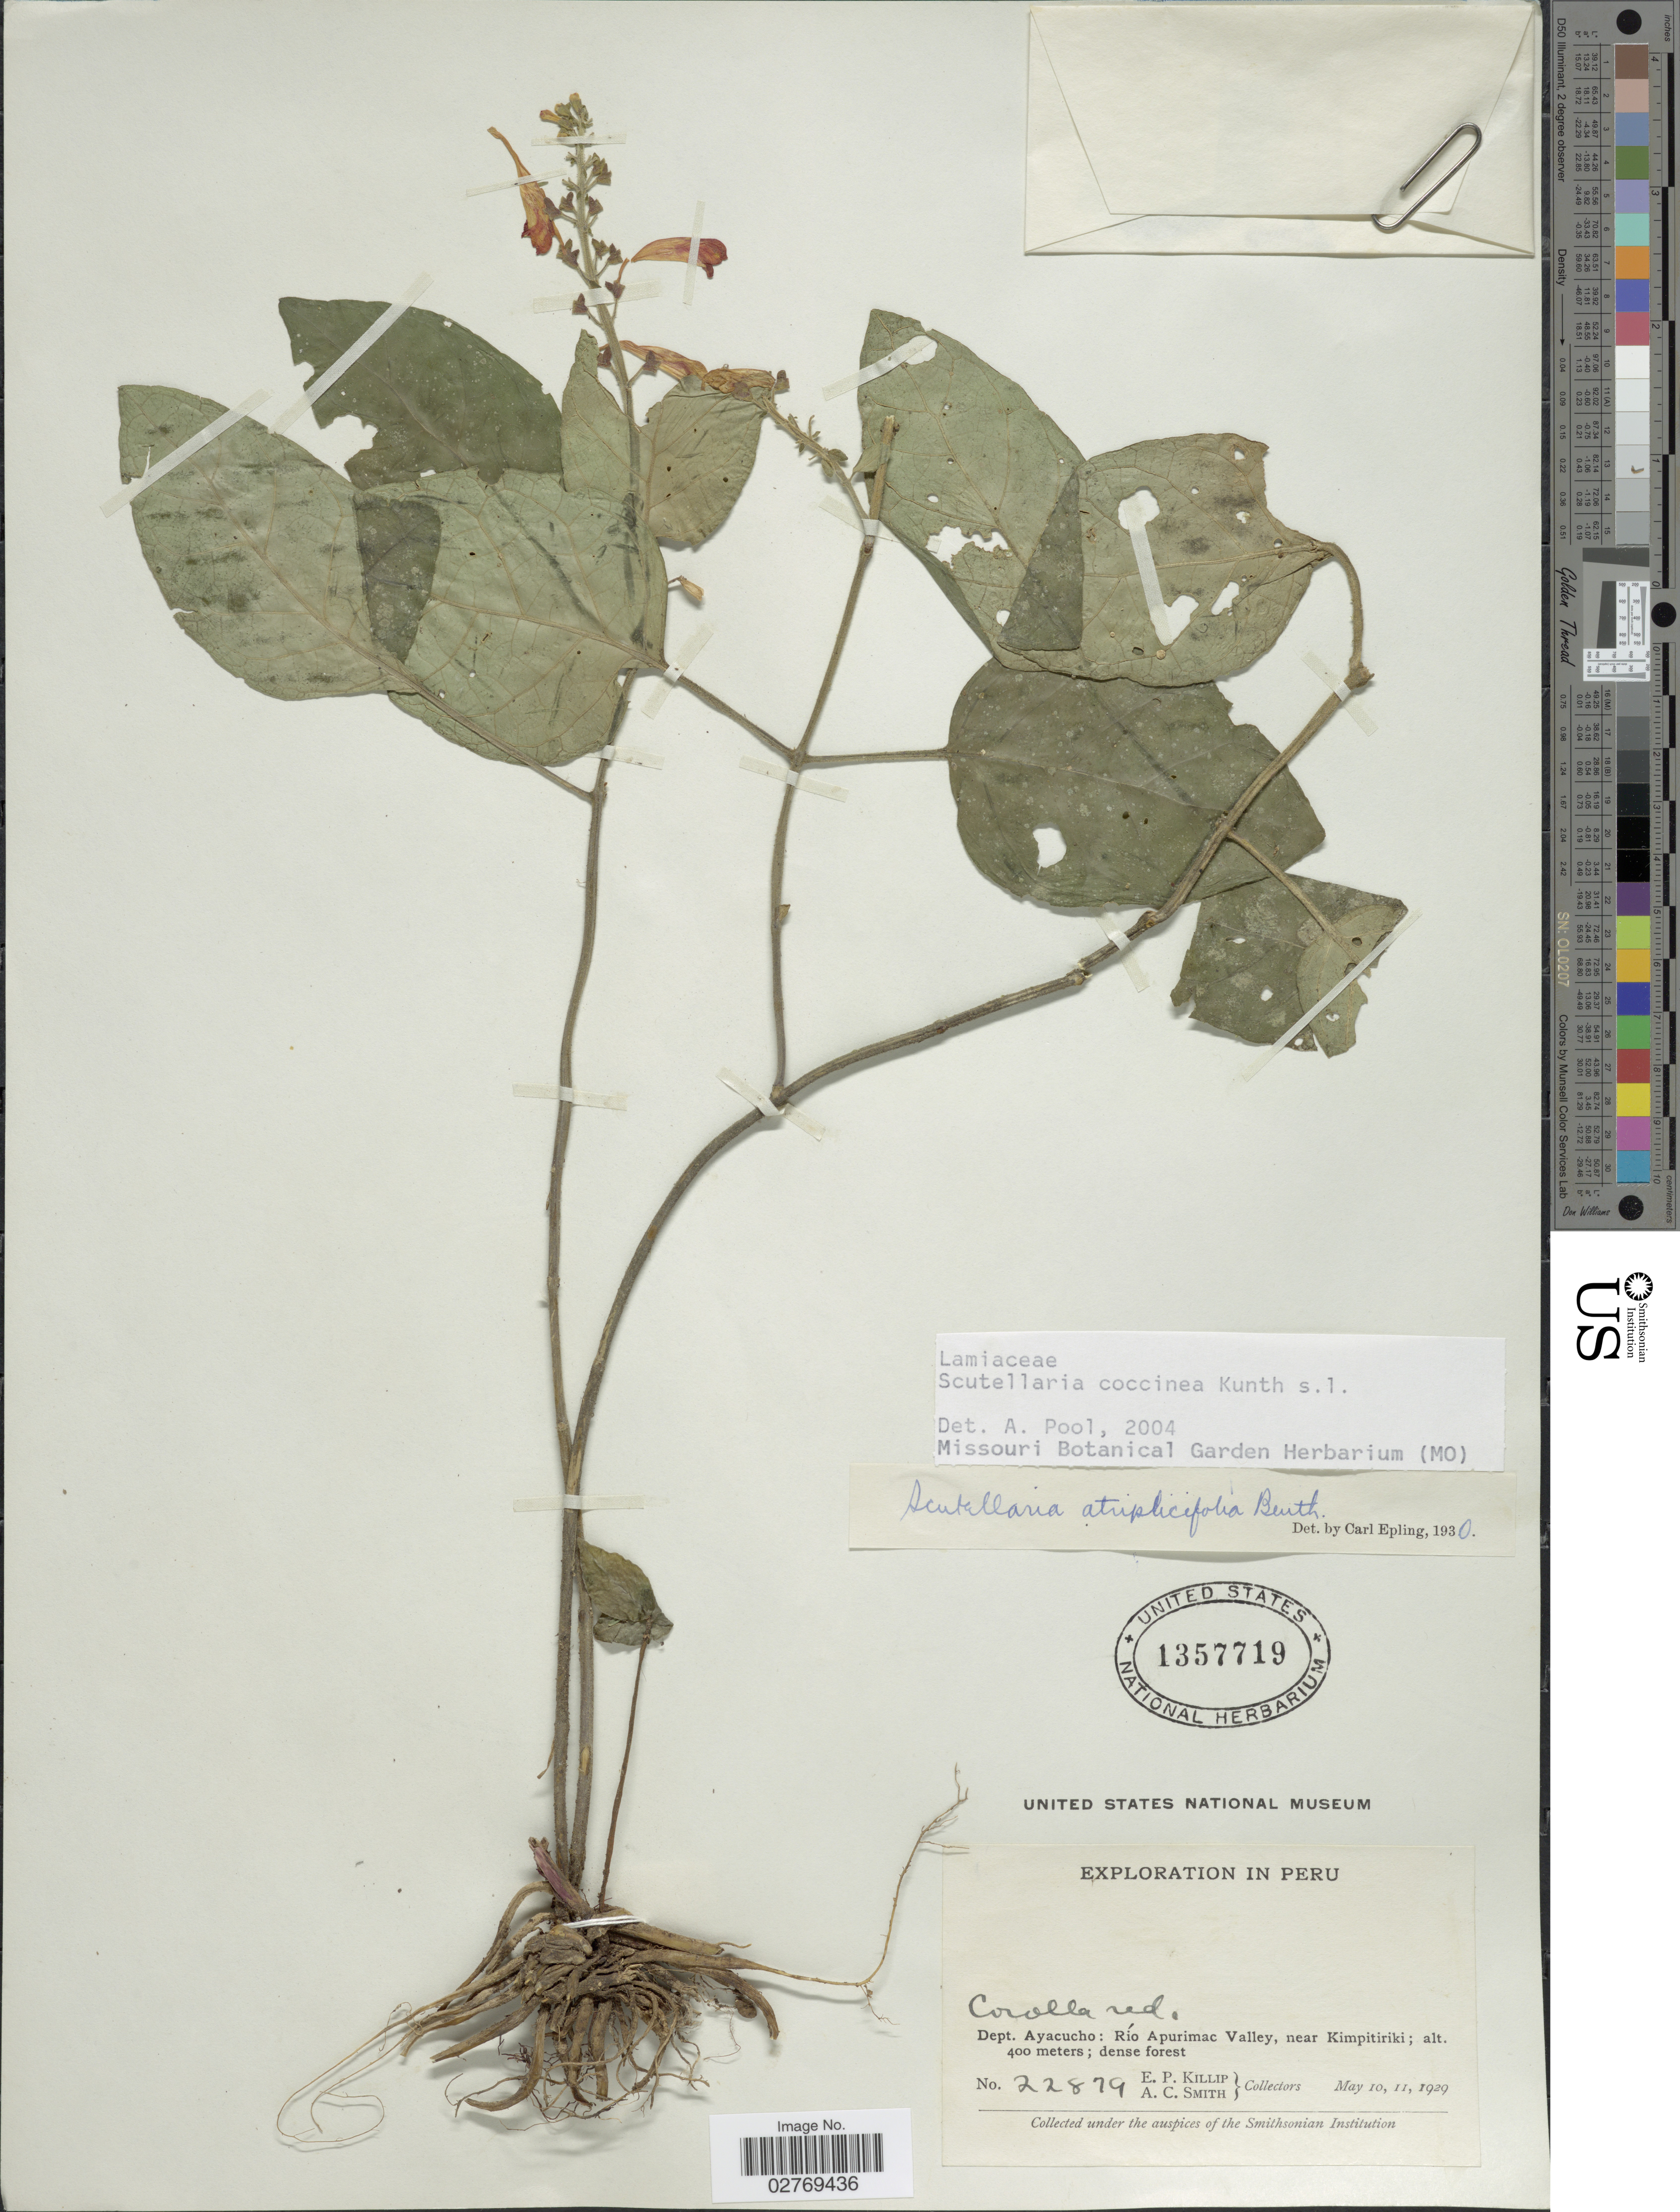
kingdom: Plantae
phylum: Tracheophyta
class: Magnoliopsida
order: Lamiales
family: Lamiaceae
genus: Scutellaria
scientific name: Scutellaria coccinea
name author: Kunth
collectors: E. P. Killip & A. C. Smith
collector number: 22879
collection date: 1929-05-10/1929-05-11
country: Peru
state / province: Ayacucho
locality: Dept. Ayacucho: Río Apurimac Valley, near Kimpitiriki.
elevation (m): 400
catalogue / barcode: US 1357719